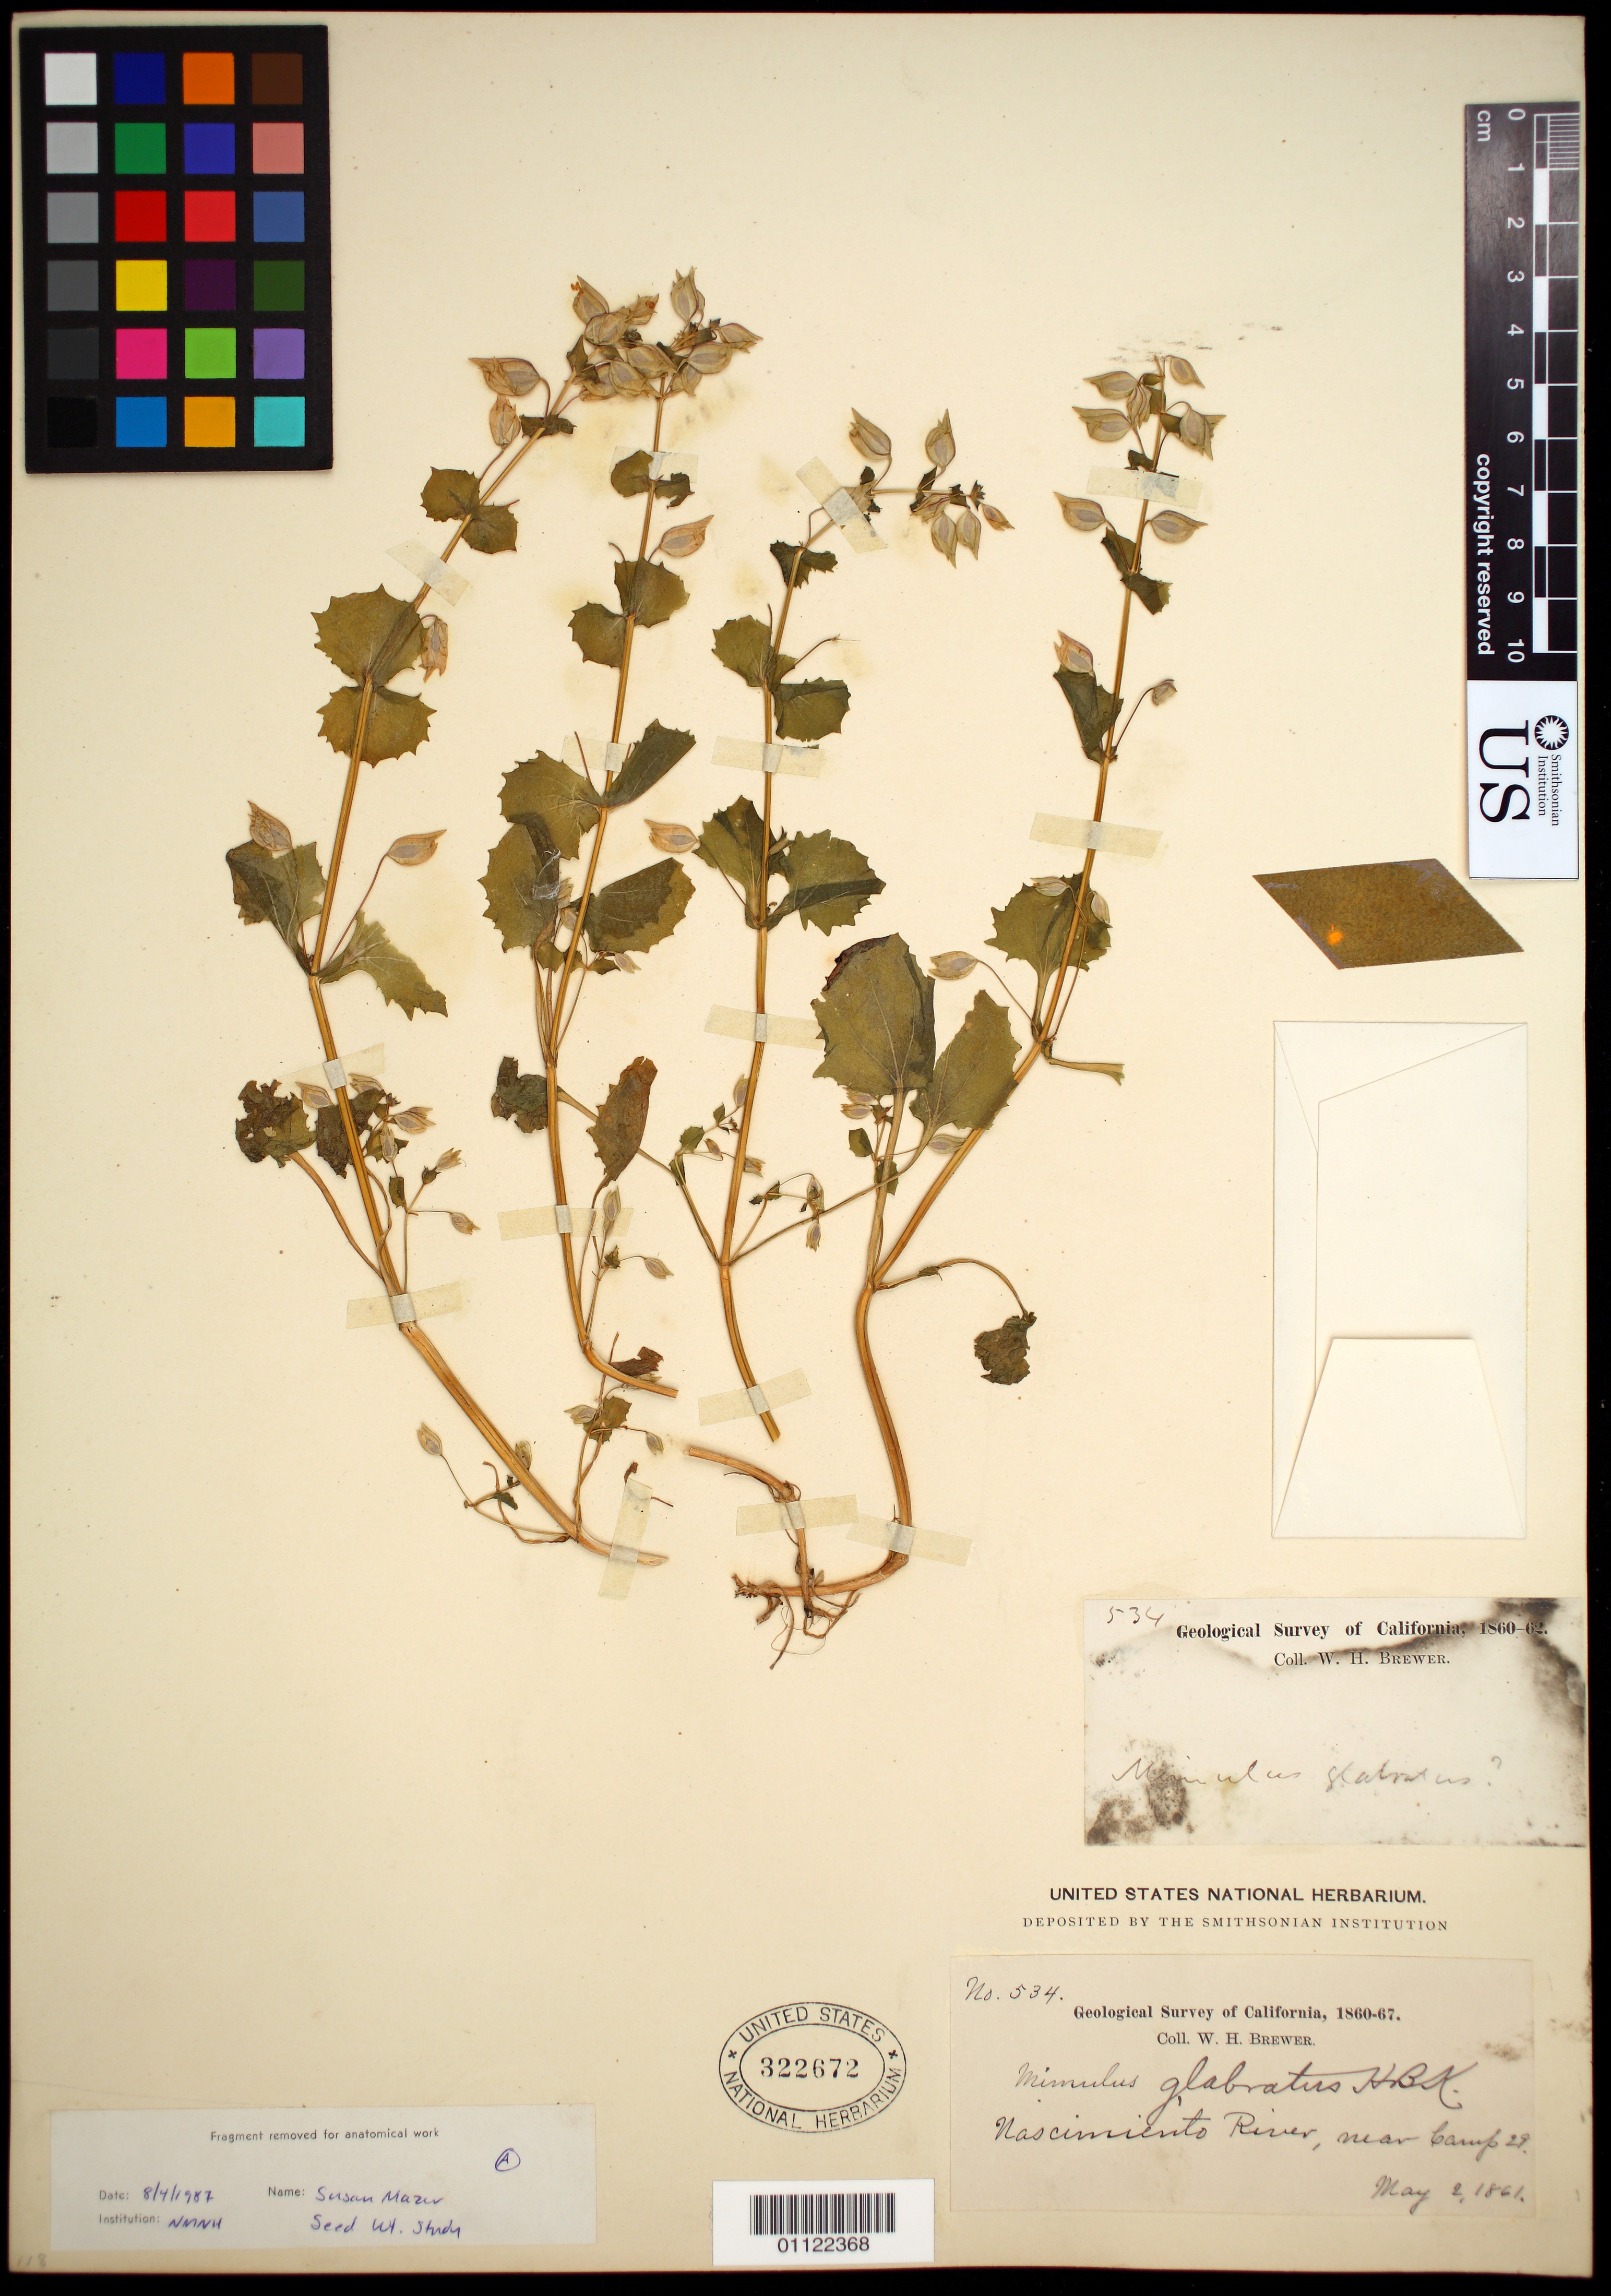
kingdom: Plantae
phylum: Tracheophyta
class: Magnoliopsida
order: Lamiales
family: Phrymaceae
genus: Mimulus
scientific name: Mimulus glabratus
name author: Kunth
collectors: W. H. Brewer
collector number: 534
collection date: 1861-05-02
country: United States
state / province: California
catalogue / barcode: US 322672